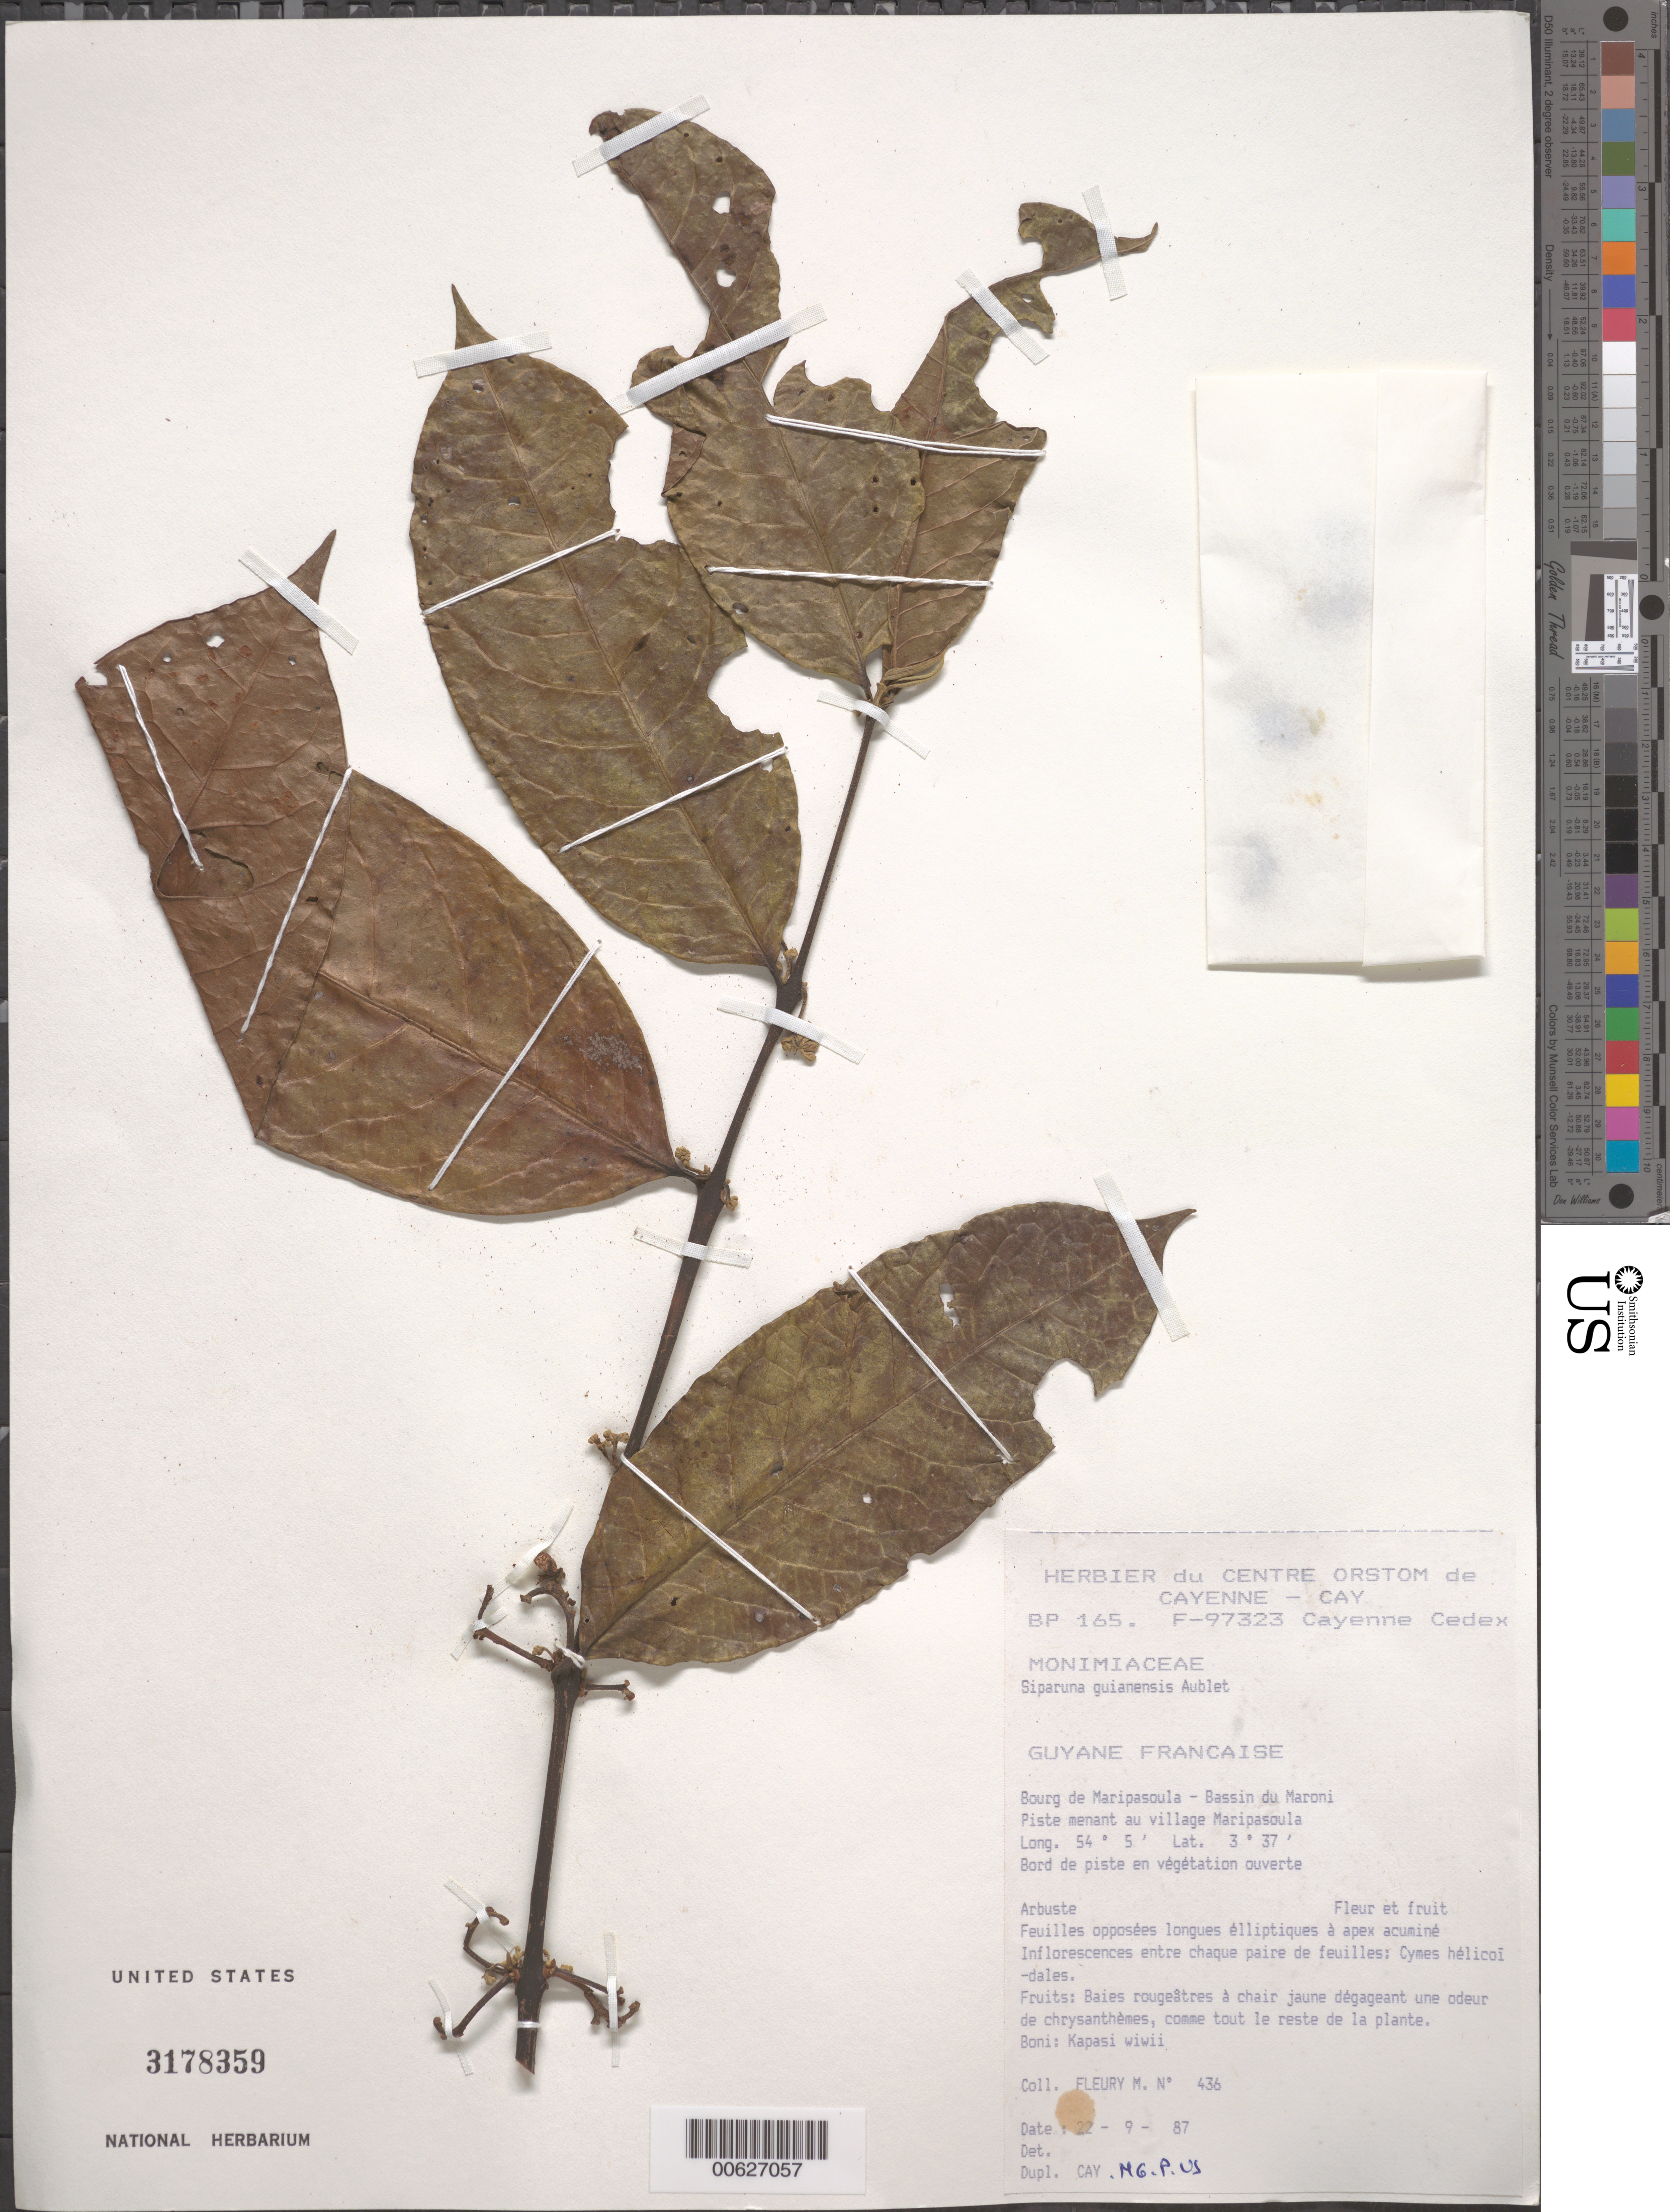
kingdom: Plantae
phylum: Tracheophyta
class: Magnoliopsida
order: Laurales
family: Siparunaceae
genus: Siparuna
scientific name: Siparuna guianensis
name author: Aubl.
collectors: M. Fleury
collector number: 436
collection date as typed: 22-Sep-87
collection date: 1987-09-22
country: French Guiana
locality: Bourg de Maripasoula - Bassin du Maroni. Piste menant au village Maripasoula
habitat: Bord de piste en vegetation ouverte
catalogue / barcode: US 3178359